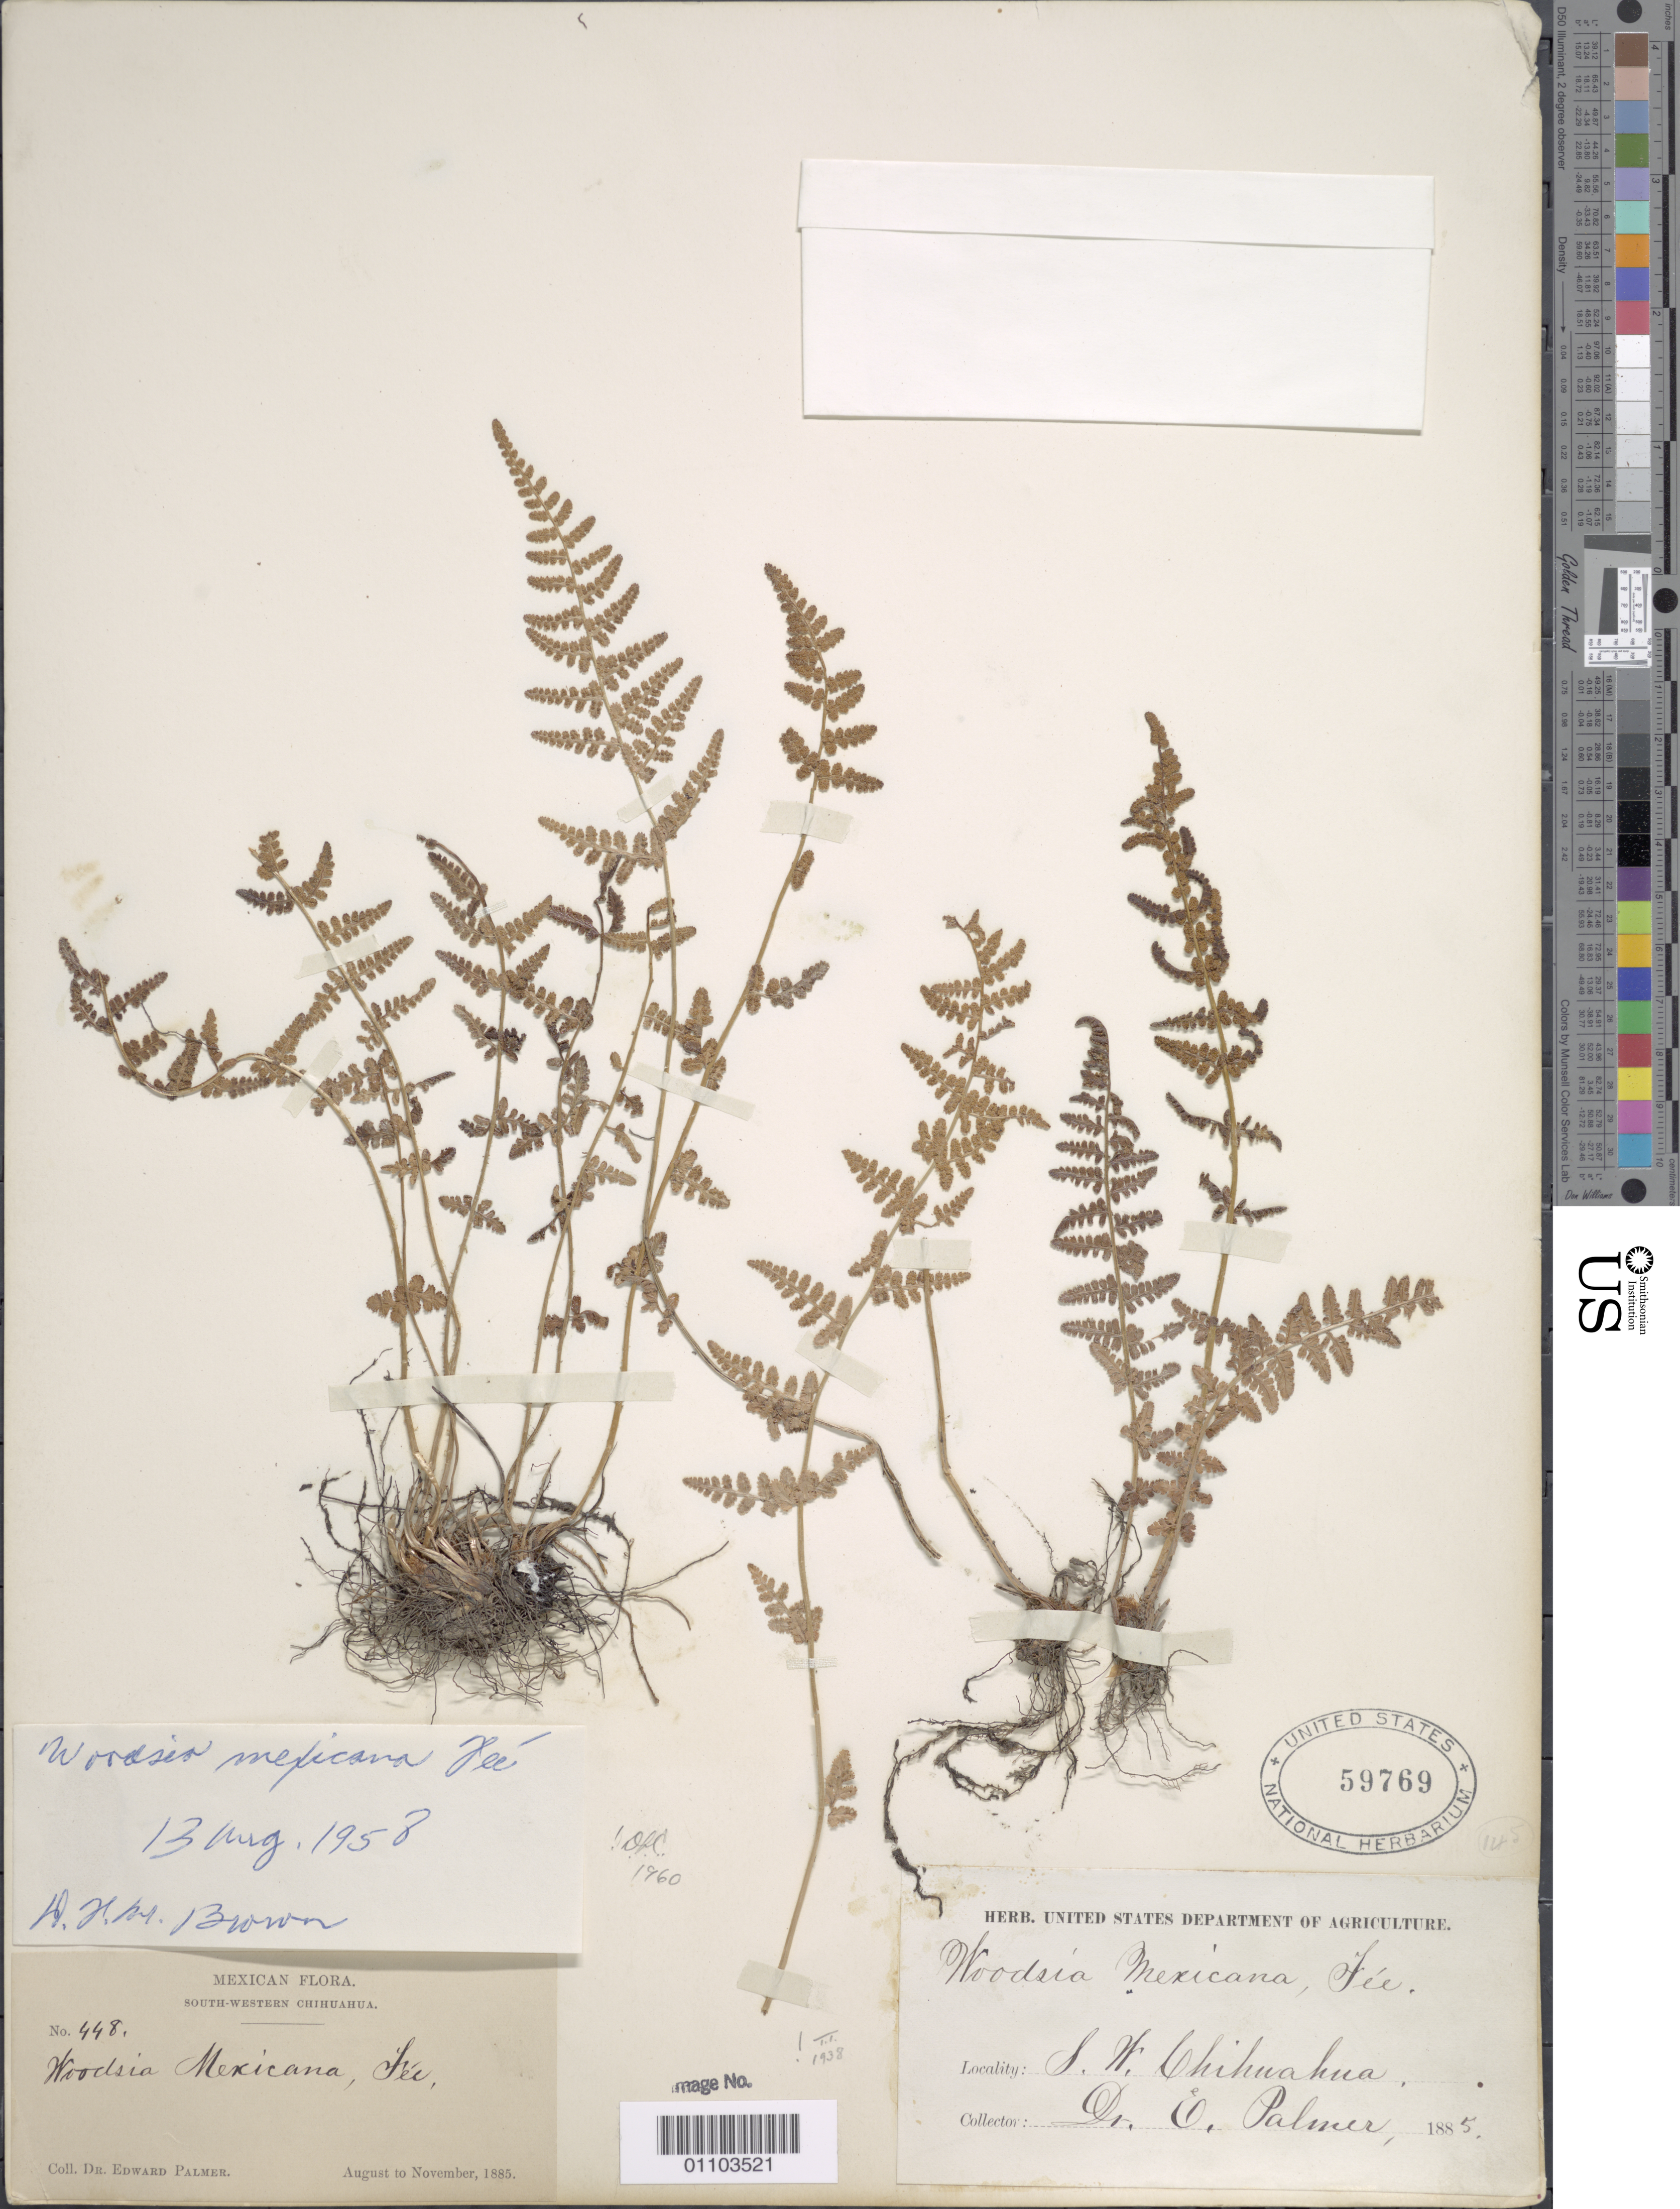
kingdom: Plantae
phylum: Tracheophyta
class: Polypodiopsida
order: Polypodiales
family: Woodsiaceae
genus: Woodsia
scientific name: Woodsia mexicana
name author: Fée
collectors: E. Palmer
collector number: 448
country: Mexico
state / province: Chihuahua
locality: SW Chihuahua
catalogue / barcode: US 59769